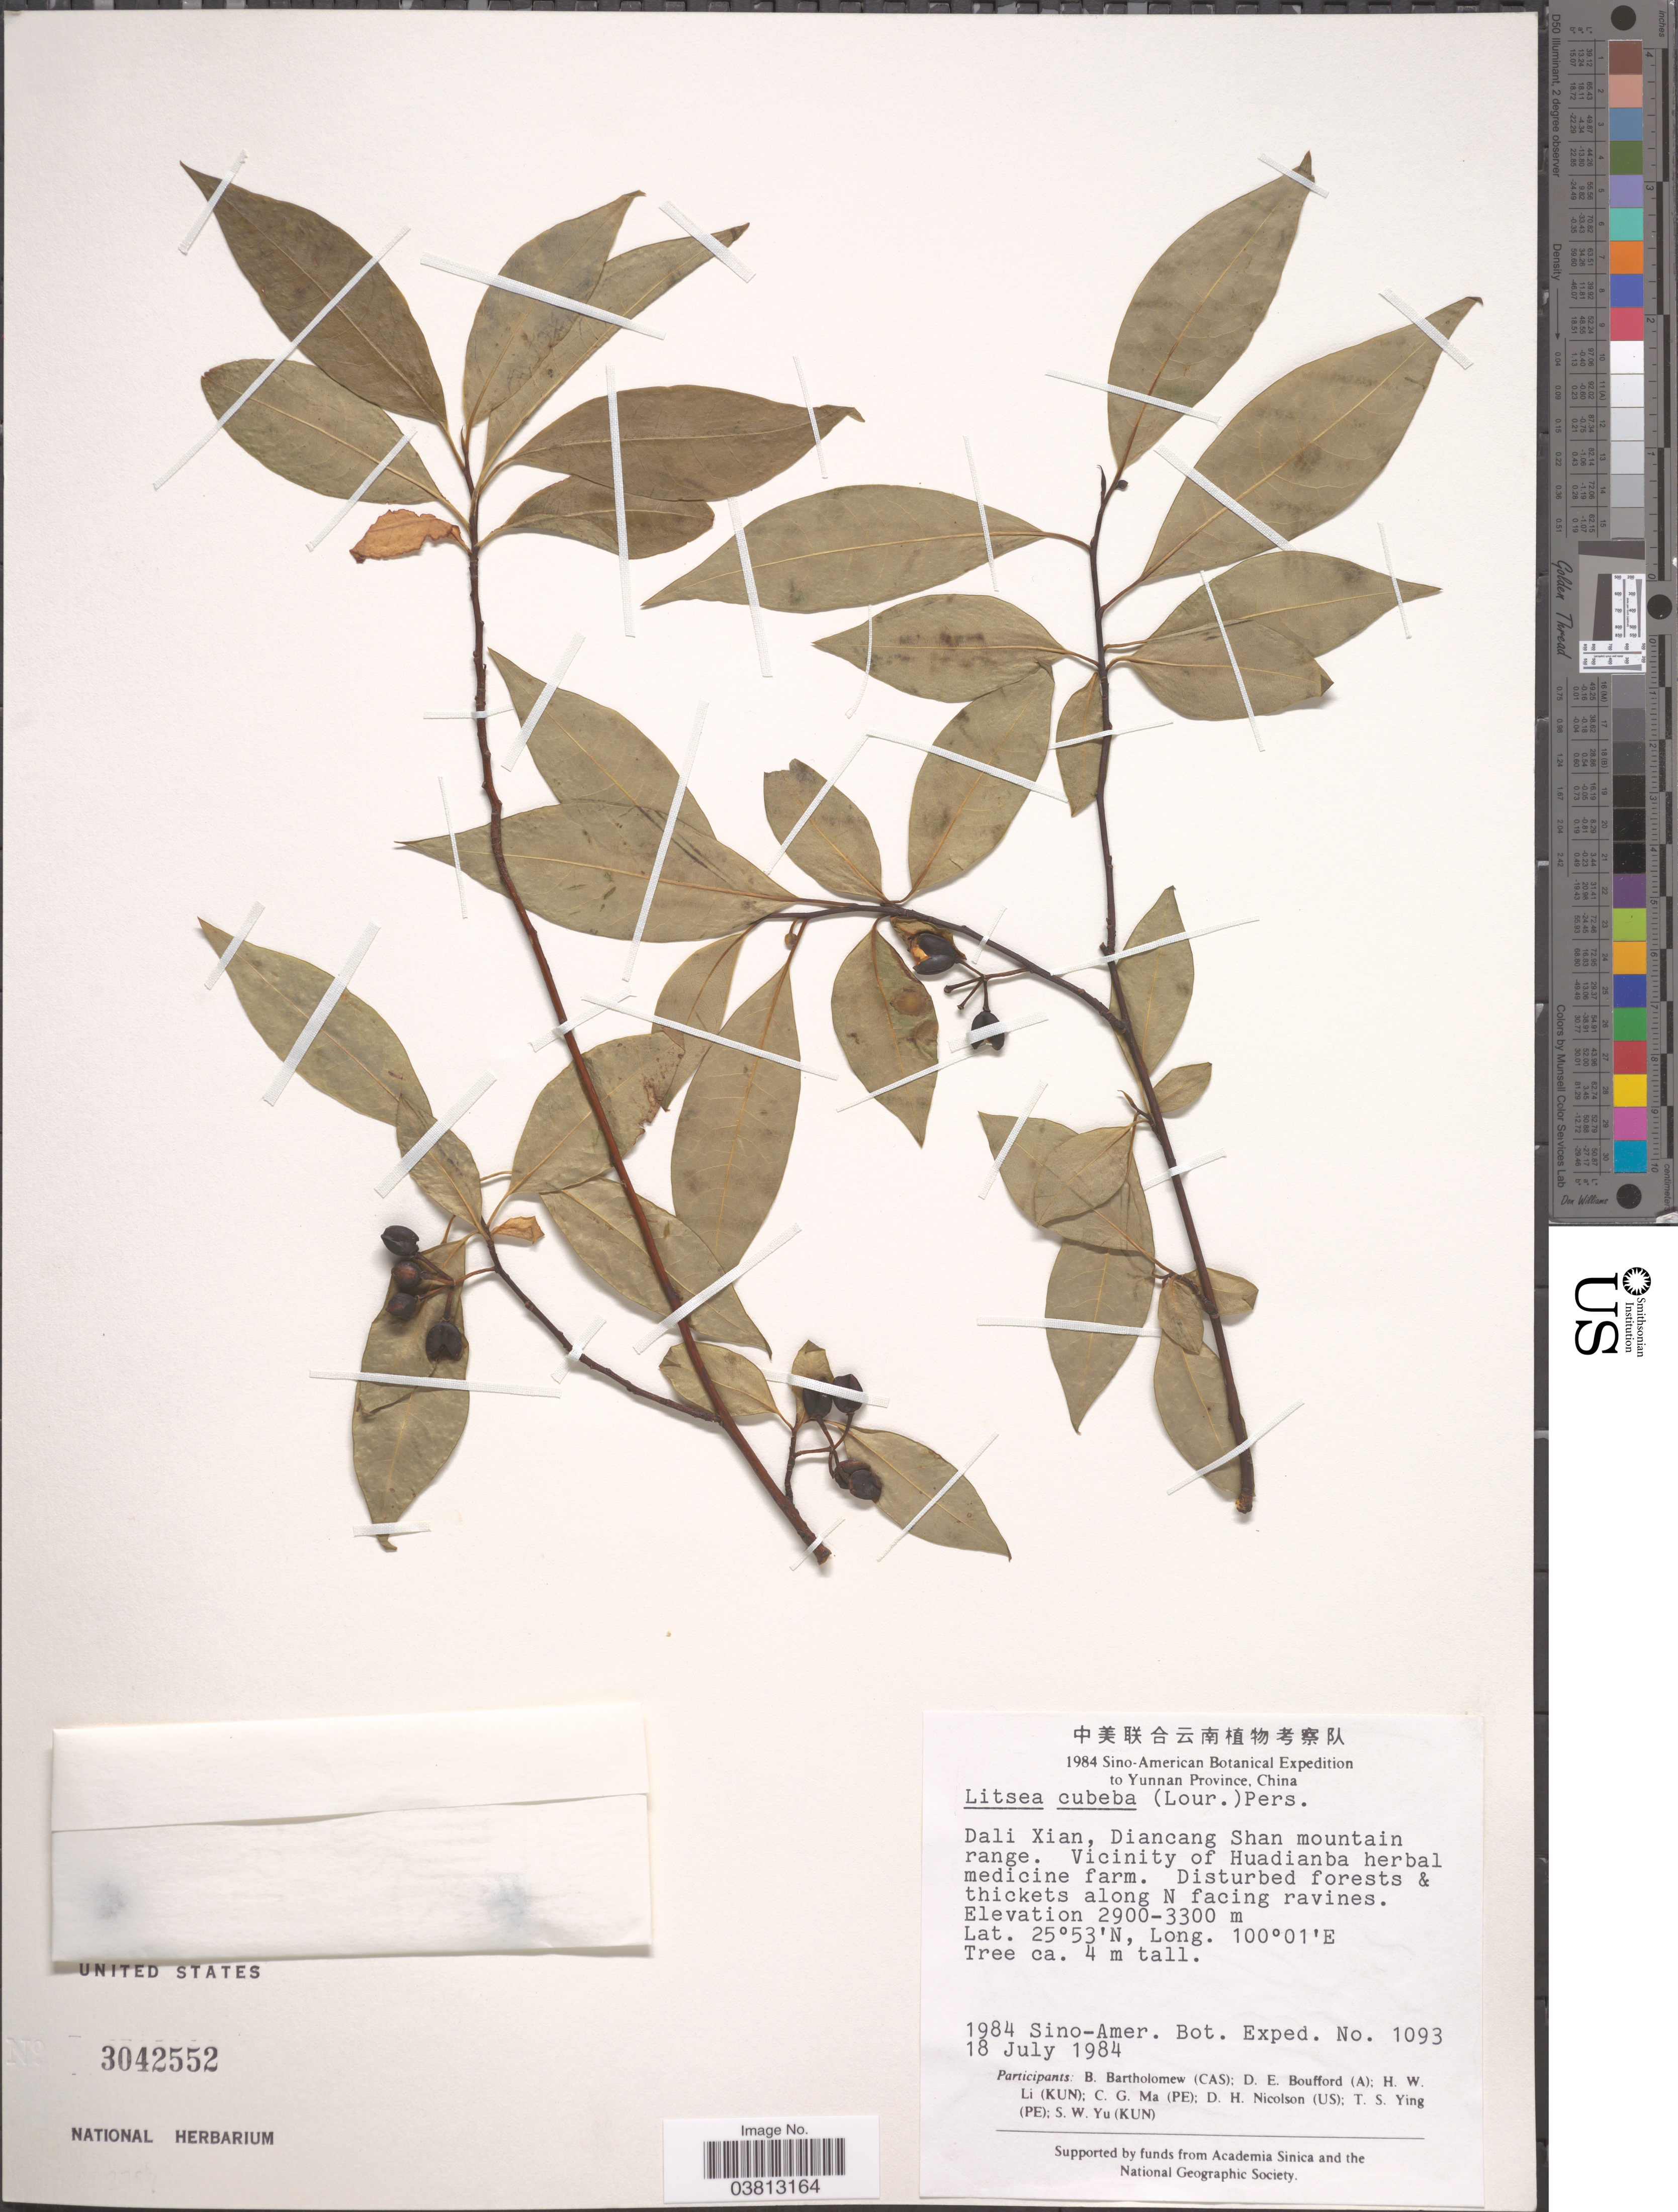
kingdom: Plantae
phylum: Tracheophyta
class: Magnoliopsida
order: Laurales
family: Lauraceae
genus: Litsea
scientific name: Litsea cubeba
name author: (Lour.) Pers.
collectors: Sino-Amer. Bot. Exped. 1984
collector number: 1093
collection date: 1984-07-18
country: China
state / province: Yunnan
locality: Dali Xian, Diancang Shan mountain range. Vicinity of Huadianba herbal medicine farm. Along N facing ravines.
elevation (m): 2900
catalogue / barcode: US 3042552